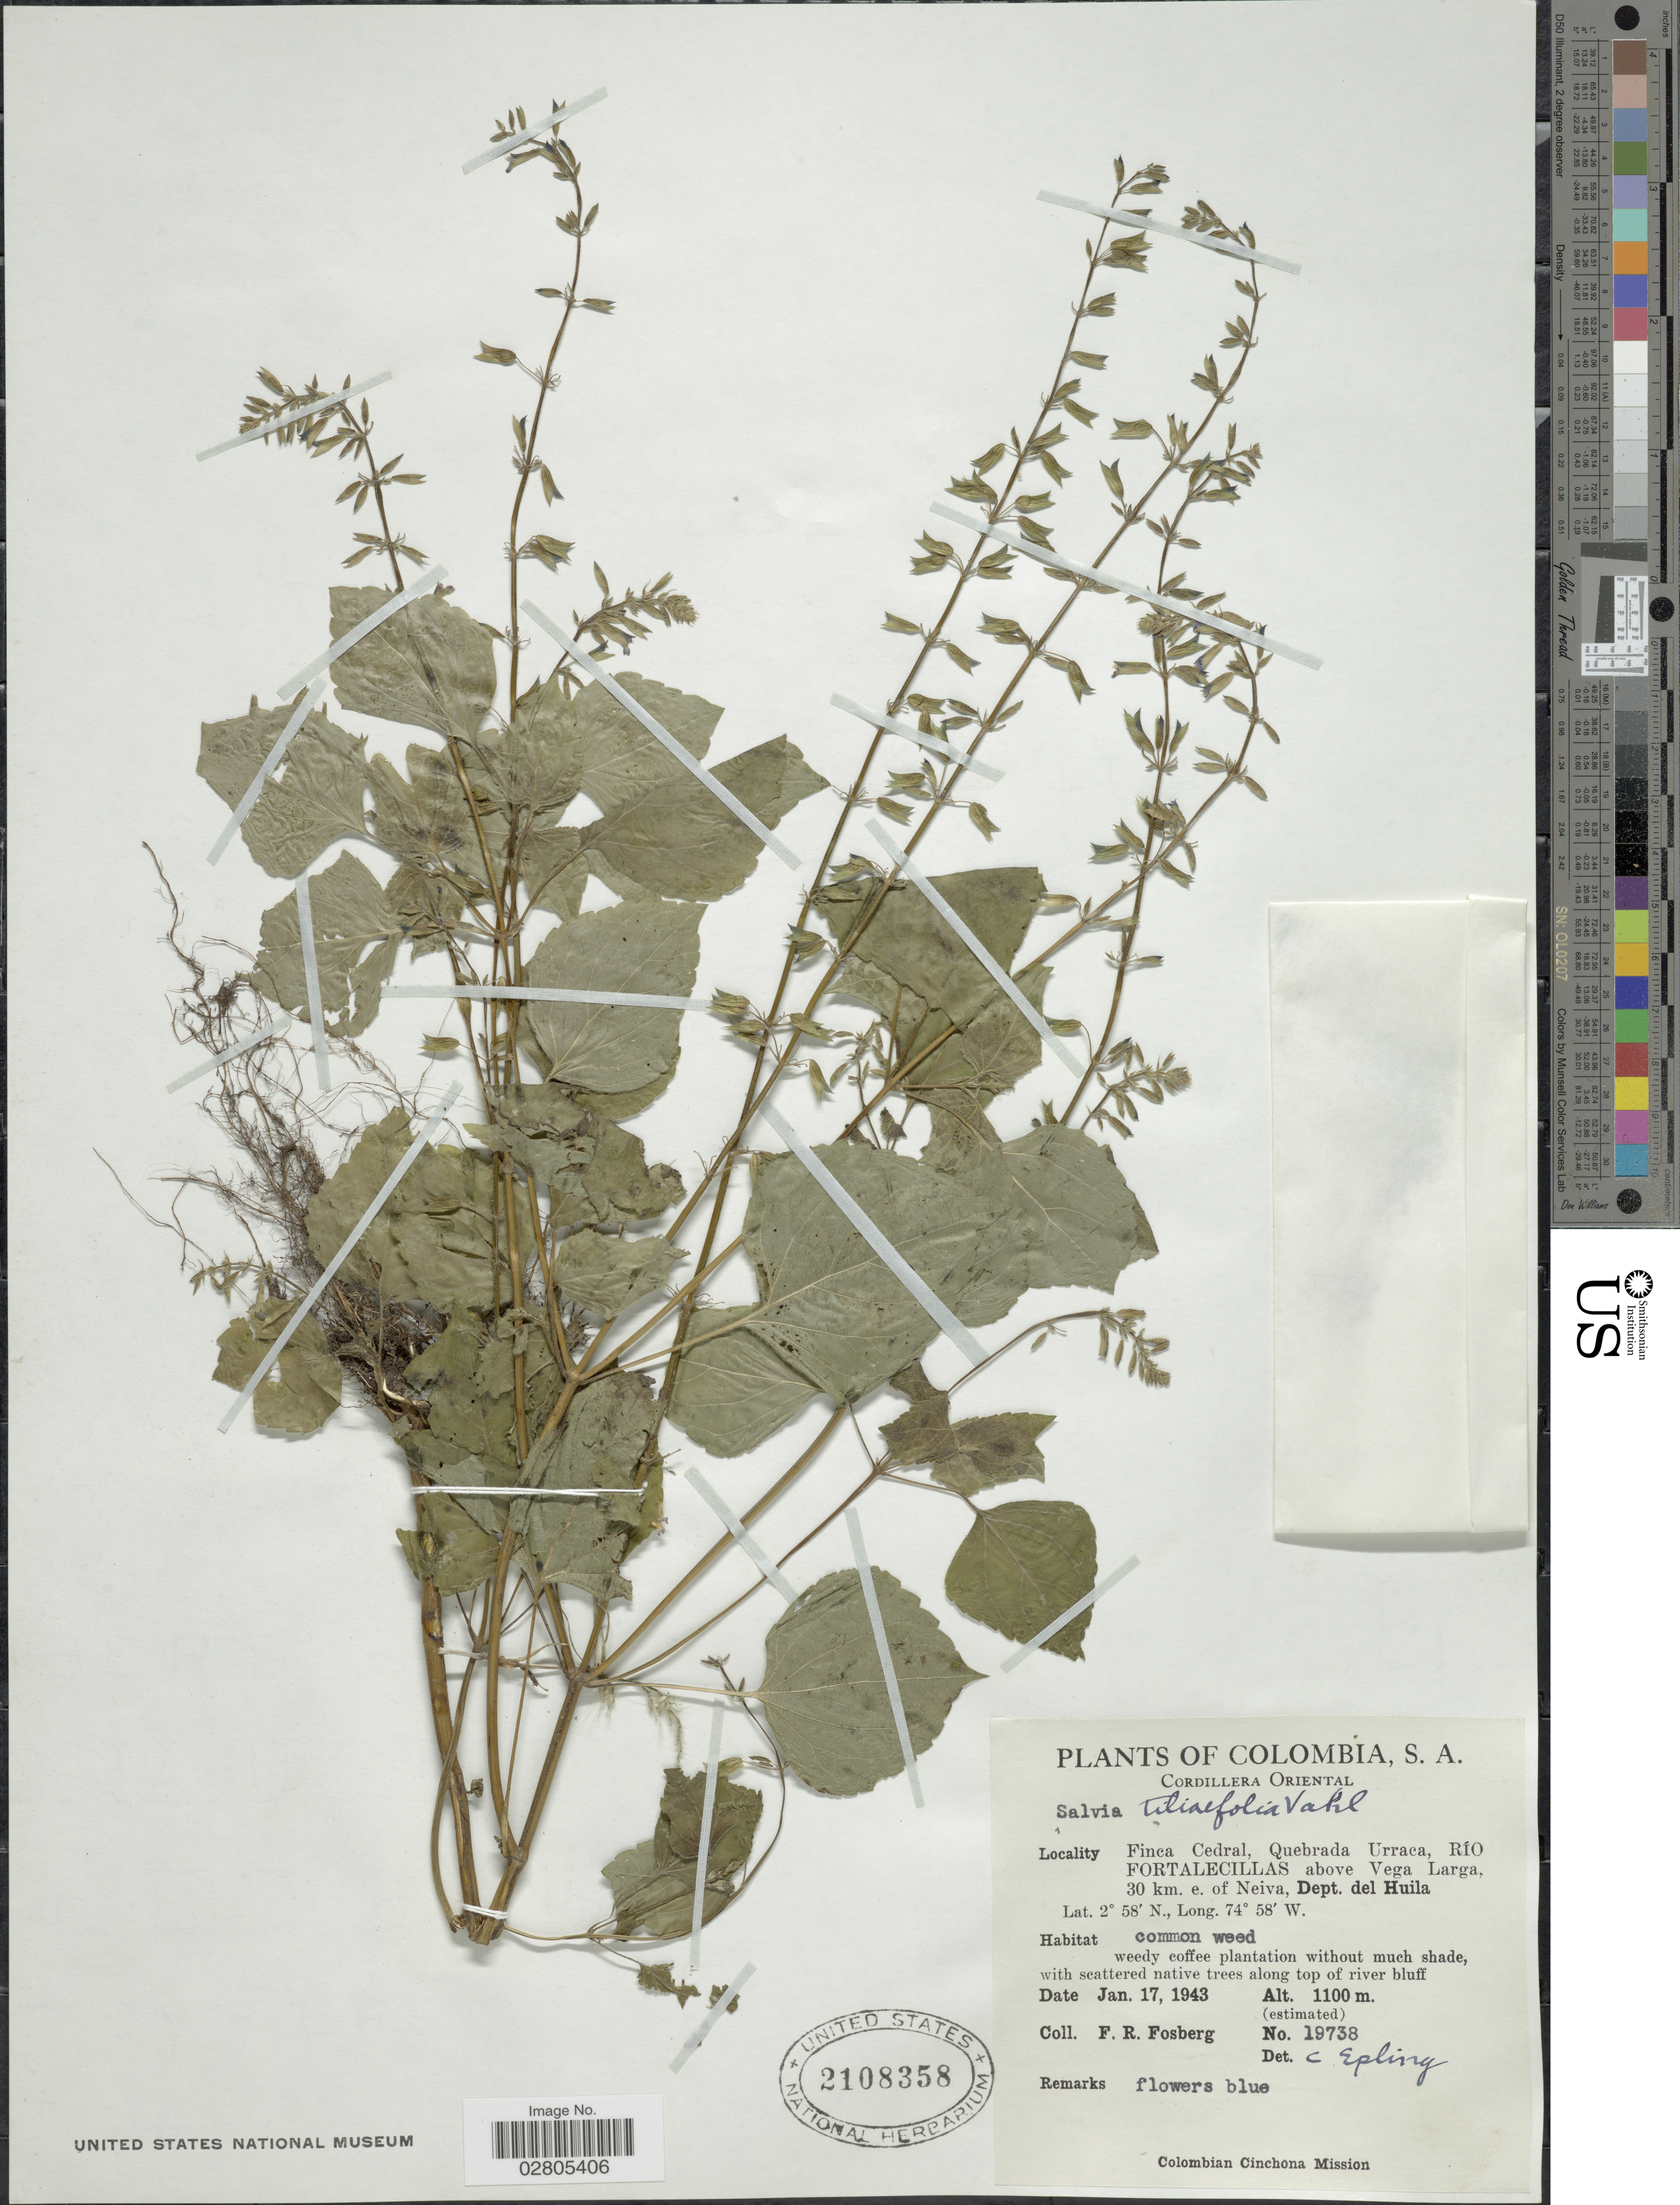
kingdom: Plantae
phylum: Tracheophyta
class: Magnoliopsida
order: Lamiales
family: Lamiaceae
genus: Salvia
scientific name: Salvia tiliifolia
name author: Vahl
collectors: F. R. Fosberg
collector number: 19738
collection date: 1943-01-17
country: Colombia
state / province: Huila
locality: Cordillera Oriental. Finca Cedral, Quebrada Urraca, Río Fortalecillas above Vega Larga, 30 km. e. of Neiva, Dept. of Huila.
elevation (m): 1100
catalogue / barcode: US 2108358